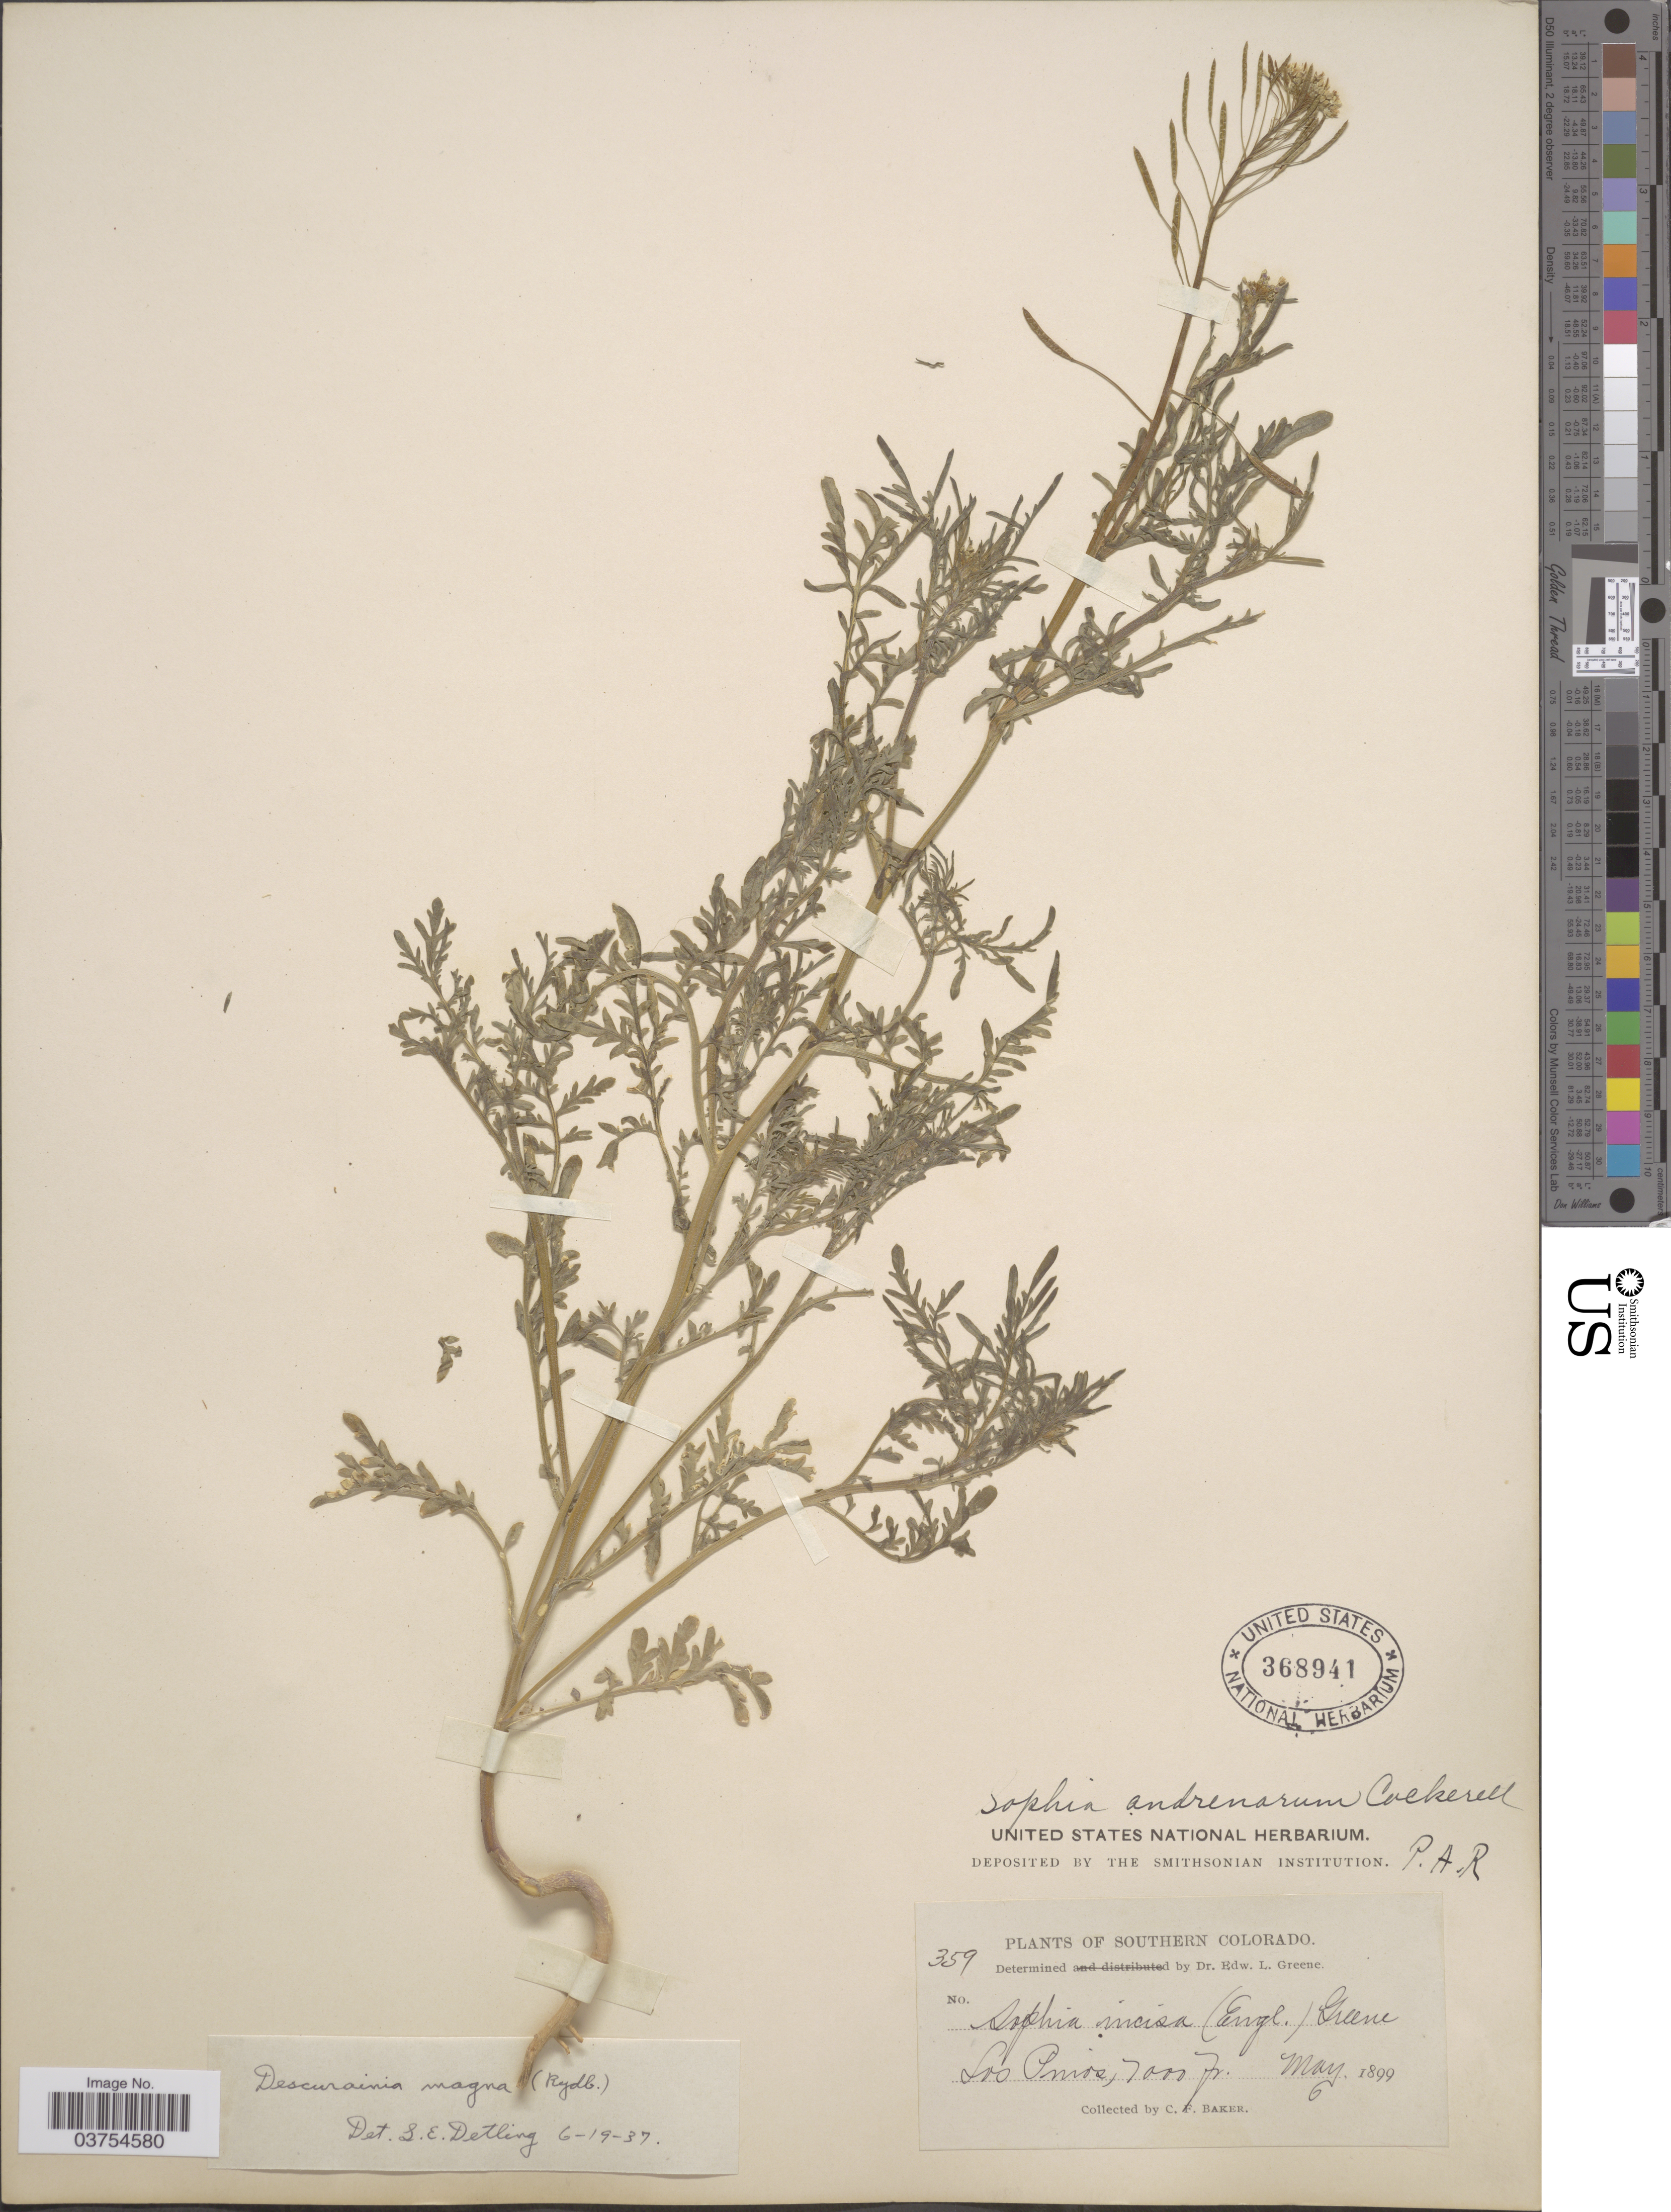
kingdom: Plantae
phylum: Tracheophyta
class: Magnoliopsida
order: Brassicales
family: Brassicaceae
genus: Descurainia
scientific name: Descurainia pinnata var. brachycarpa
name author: (Richardson) Fernald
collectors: C. F. Baker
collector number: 359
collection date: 1899-05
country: United States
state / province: Colorado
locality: Southern Colorado. Los Amos.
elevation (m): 2134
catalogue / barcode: US 368941